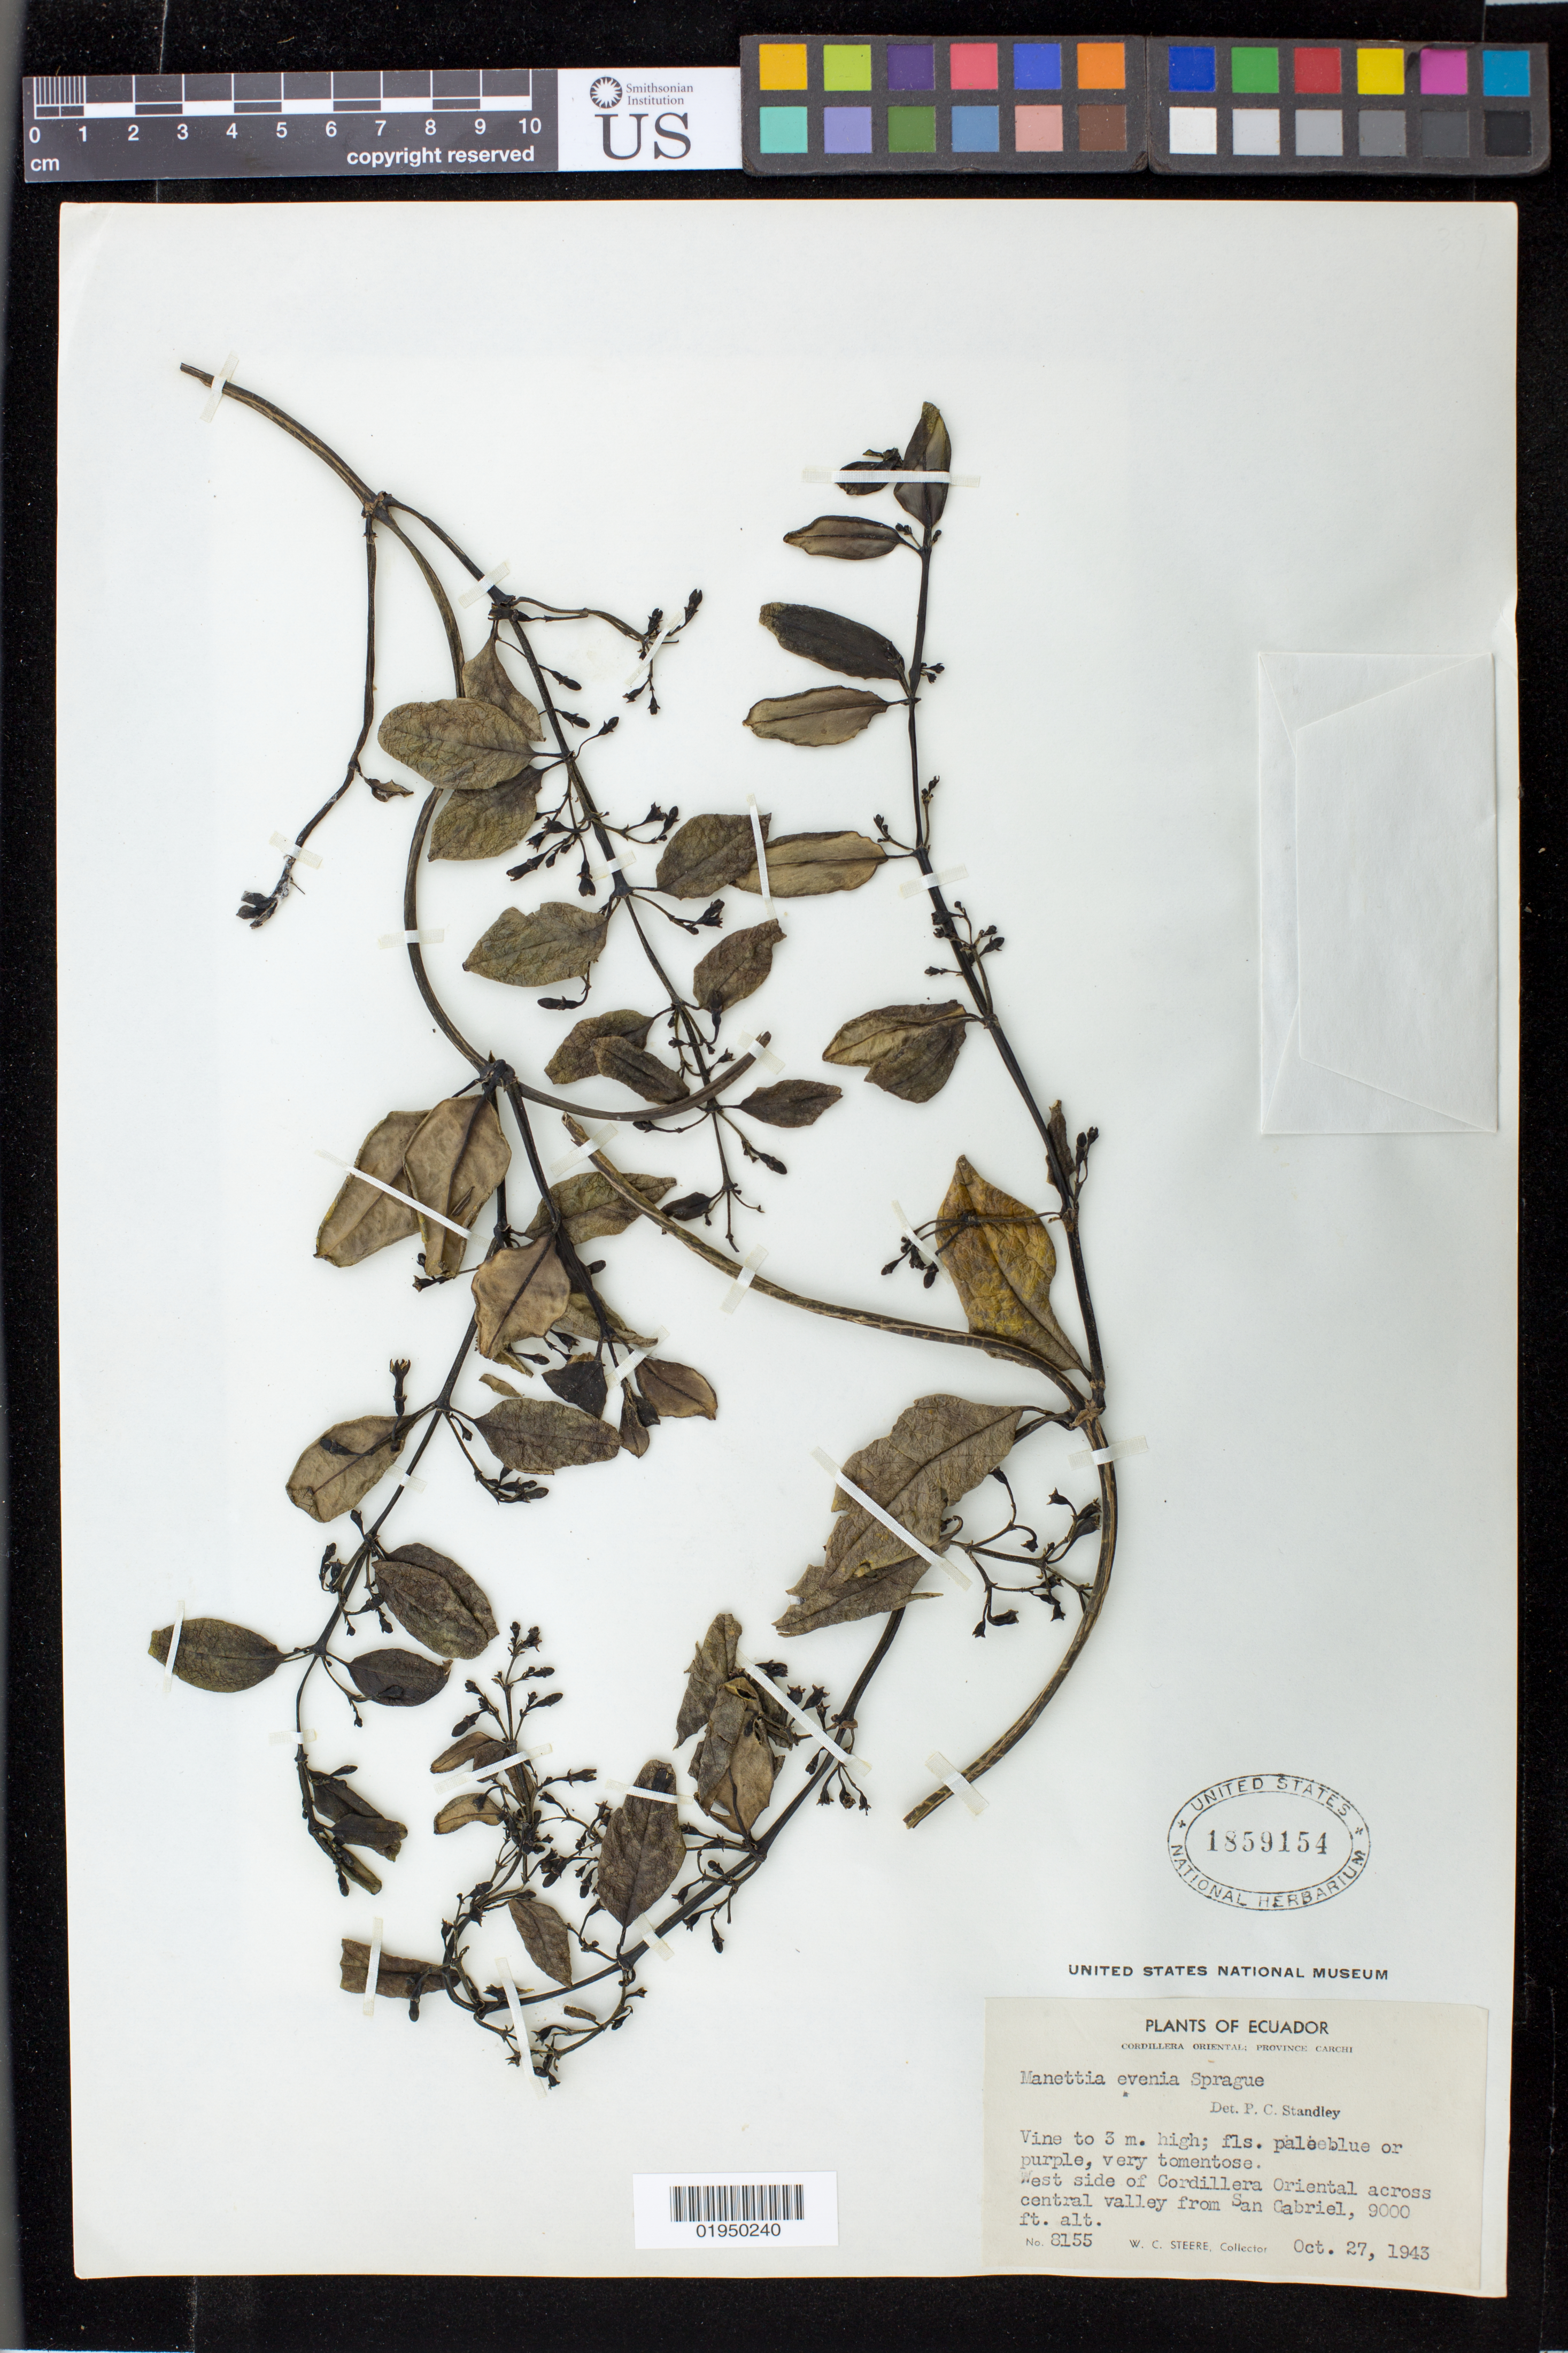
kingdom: Plantae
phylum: Tracheophyta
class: Magnoliopsida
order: Gentianales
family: Rubiaceae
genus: Manettia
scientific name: Manettia evenia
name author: Sprague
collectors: W. C. Steere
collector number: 8155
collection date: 1943-10-27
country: Ecuador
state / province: Carchi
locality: West side of Cordillera Oriental across central valley from San Gabriel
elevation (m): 2743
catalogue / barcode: US 1859154